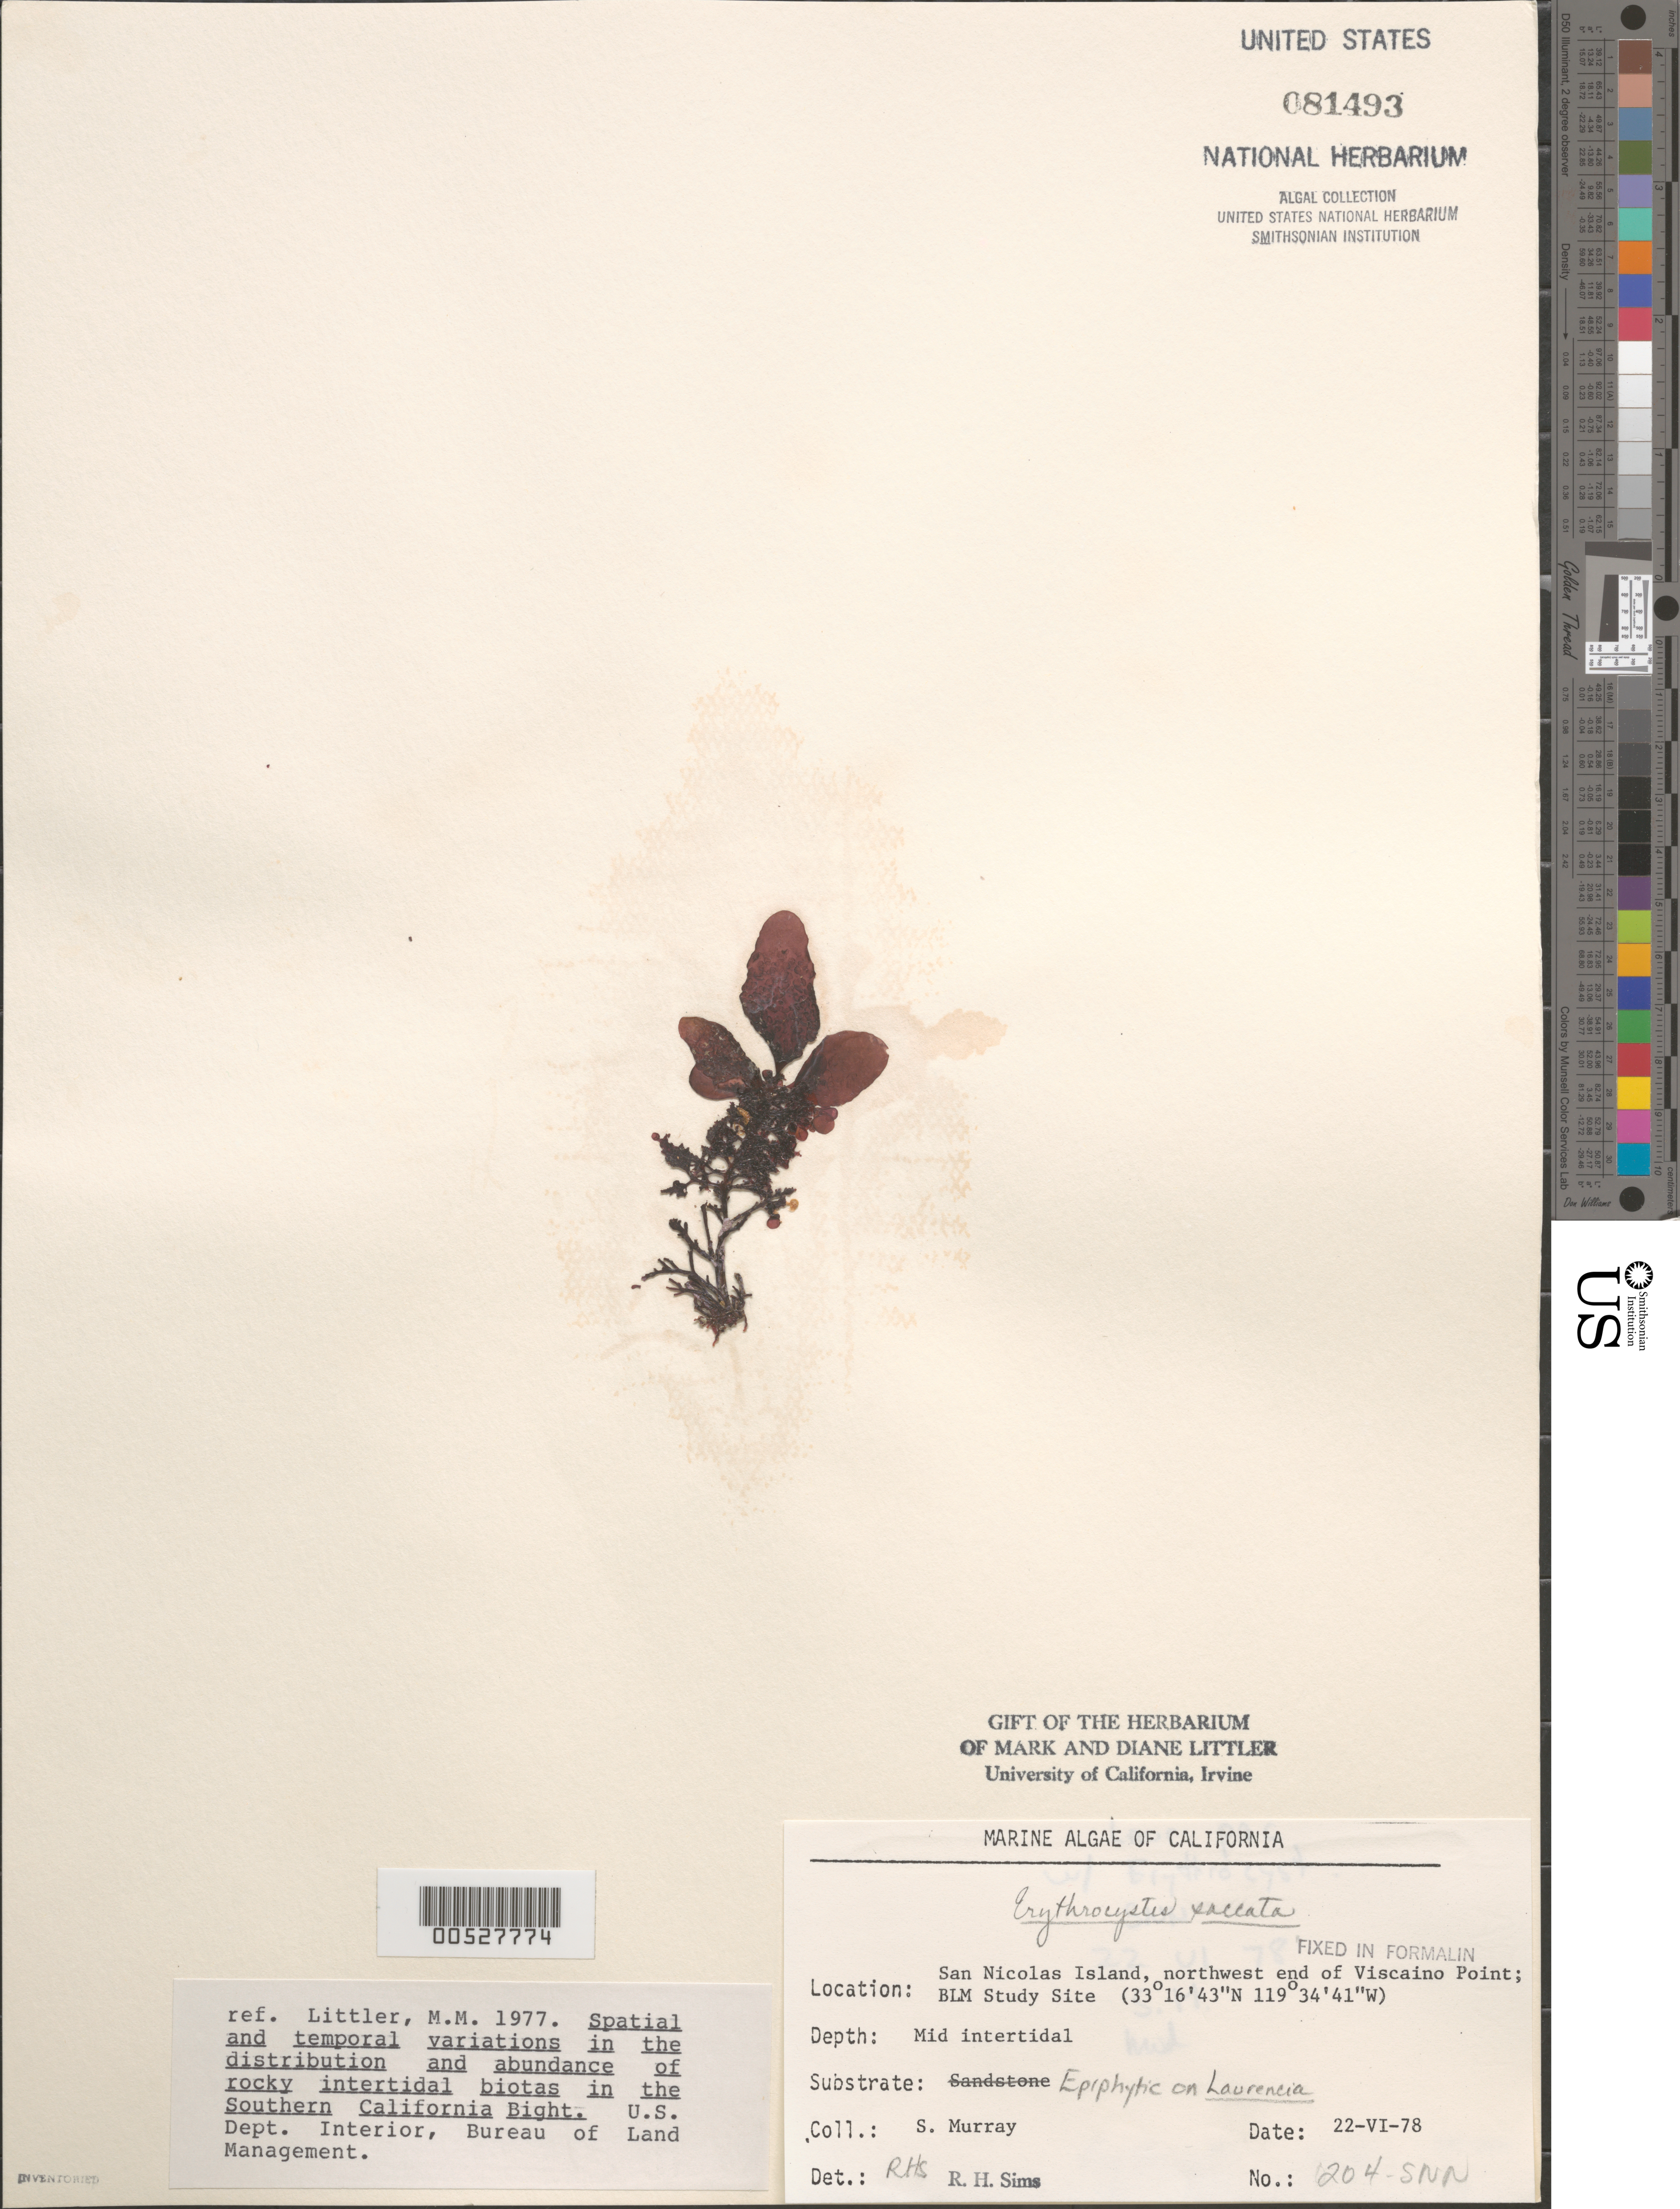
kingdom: Plantae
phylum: Rhodophyta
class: Florideophyceae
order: Ceramiales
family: Rhodomelaceae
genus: Erythrocystis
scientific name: Erythrocystis saccata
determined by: Sims, Robert H.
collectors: S. N. Murray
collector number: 204-snn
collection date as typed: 22 Jun 1978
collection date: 1978-06-22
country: United States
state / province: California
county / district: Ventura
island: San Nicolas Island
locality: Northwest end of Vizcaino Point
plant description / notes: BLM-SOCALBIGHT Rocky Intertidal Survey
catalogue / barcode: US 81493